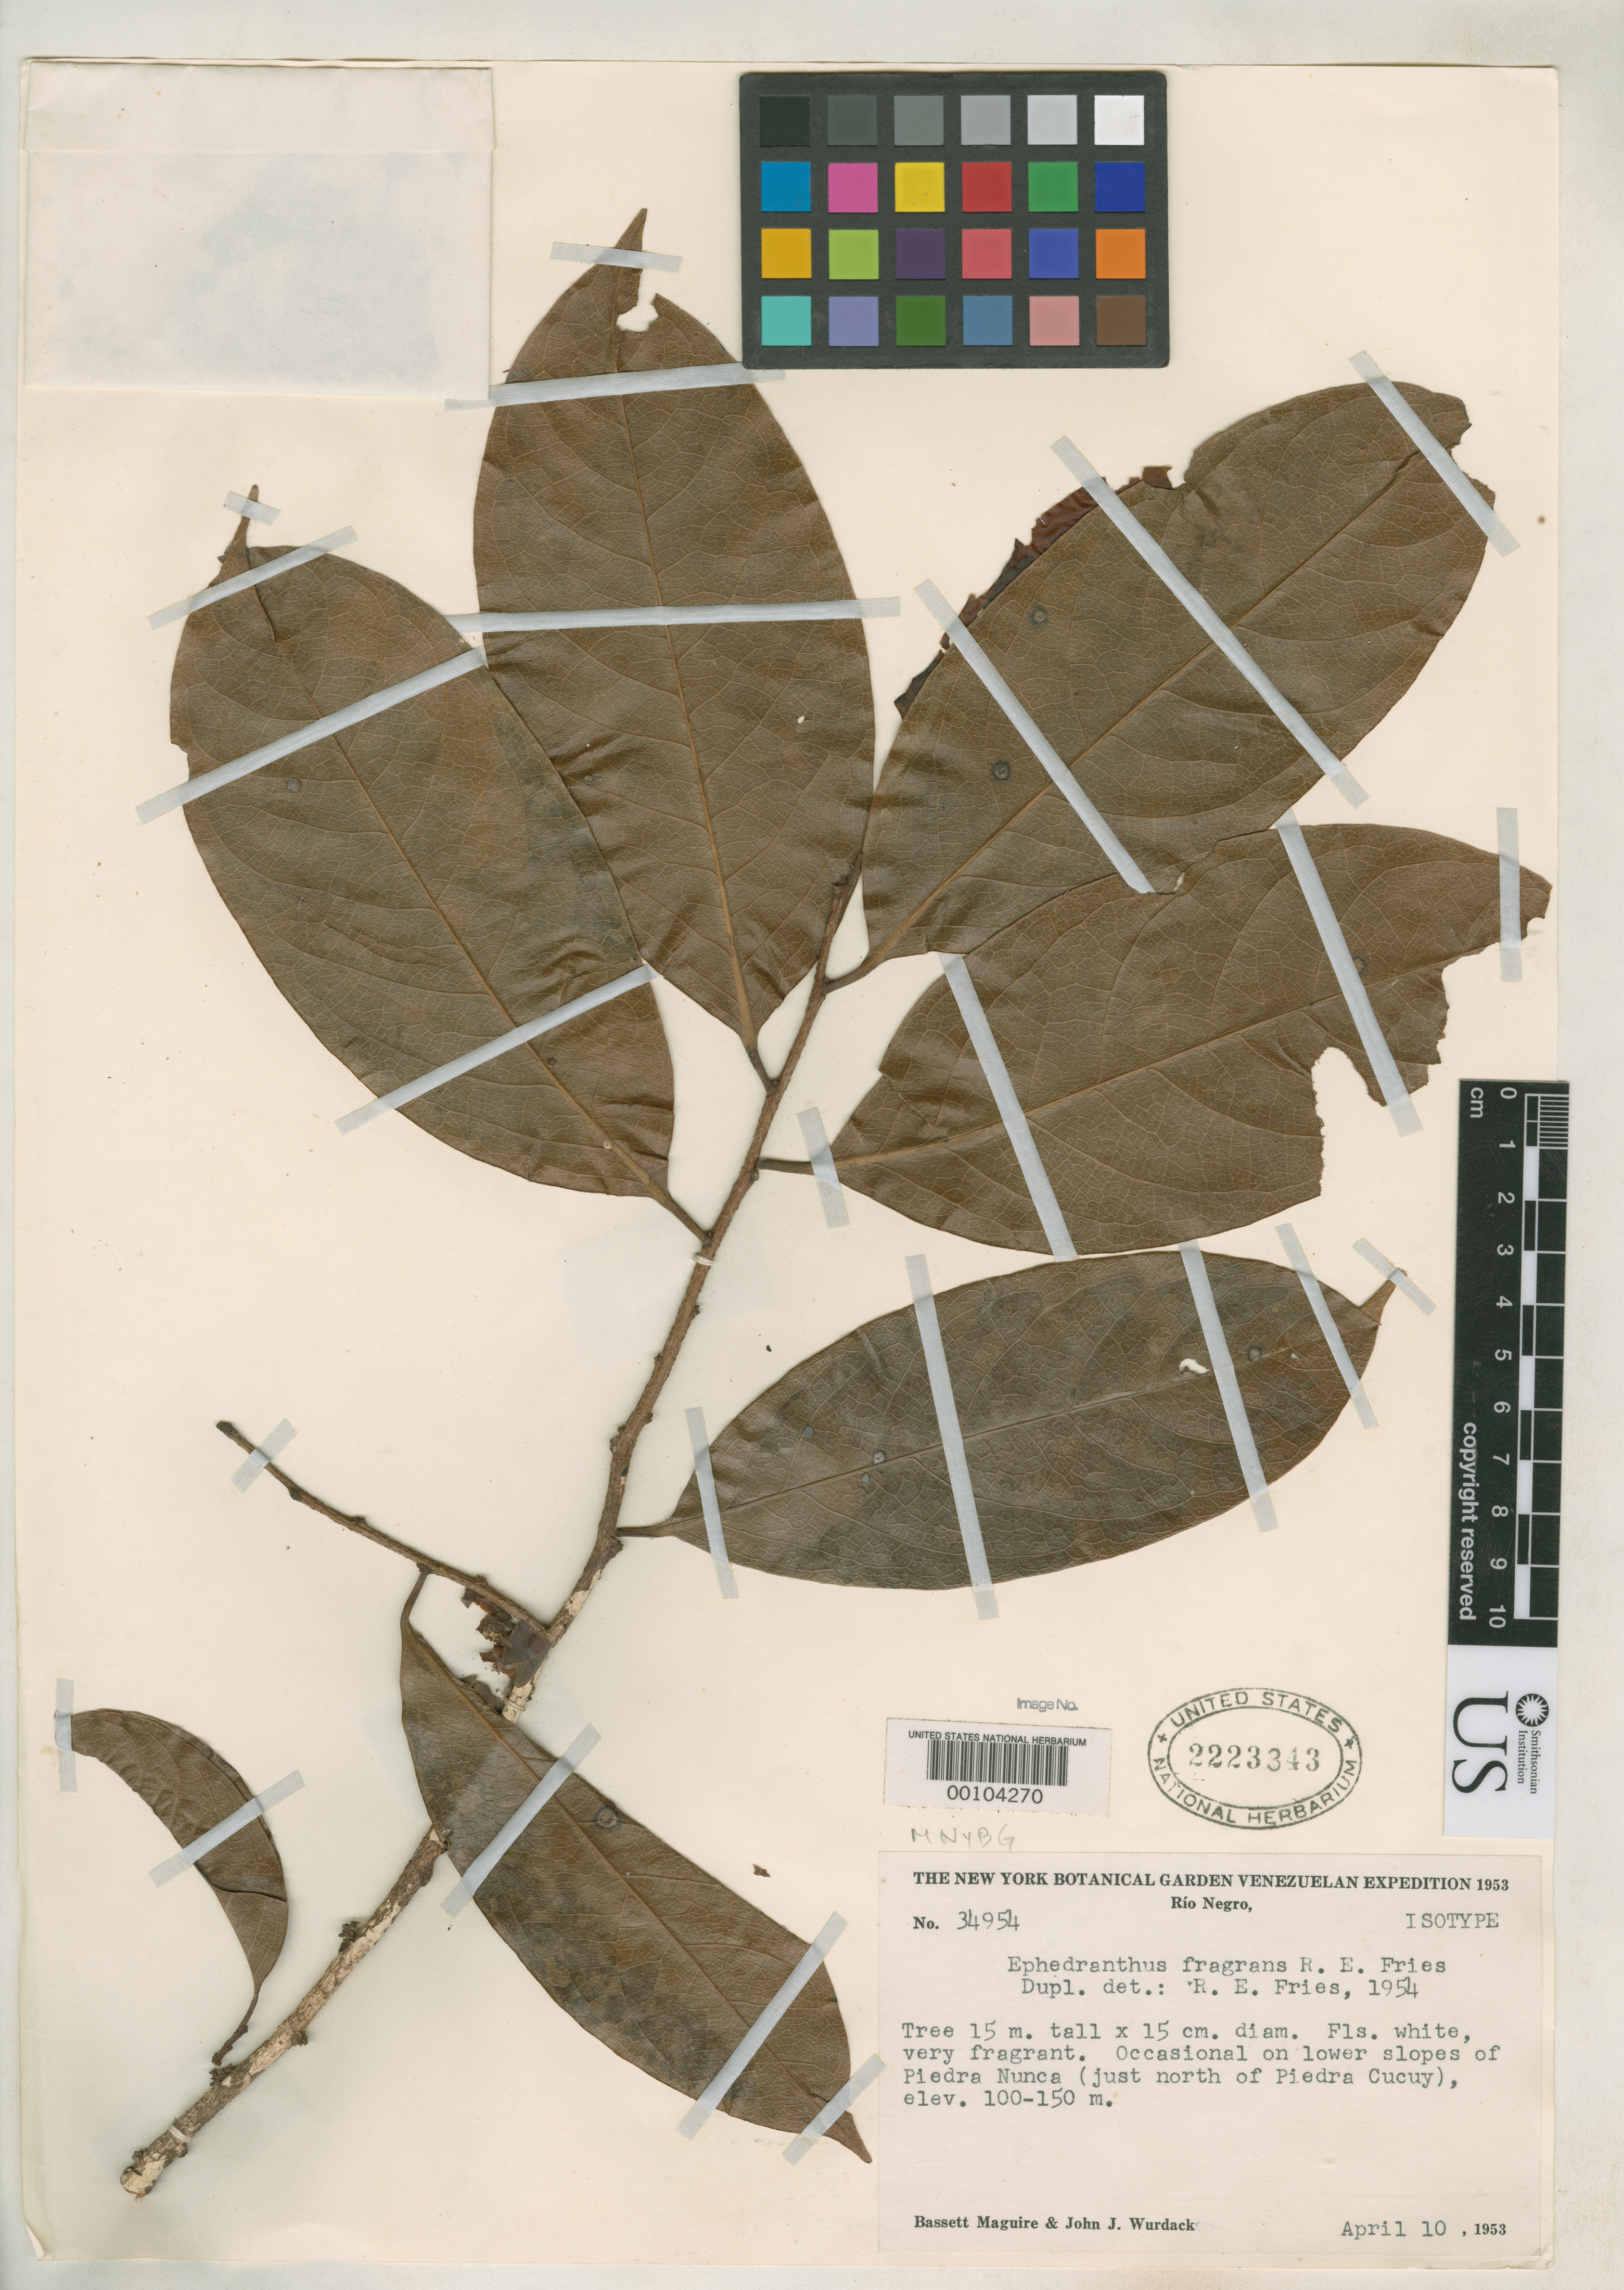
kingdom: Plantae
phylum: Tracheophyta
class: Magnoliopsida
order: Magnoliales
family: Annonaceae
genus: Ephedranthus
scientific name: Ephedranthus fragrans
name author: R.E. Fr.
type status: Isotype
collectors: B. Maguire & J. J. Wurdack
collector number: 34954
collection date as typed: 10 Apr 1953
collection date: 1953-04-10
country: Venezuela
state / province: Amazonas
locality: Rio Negro, Piedra Nunca.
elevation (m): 100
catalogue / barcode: US 2223343